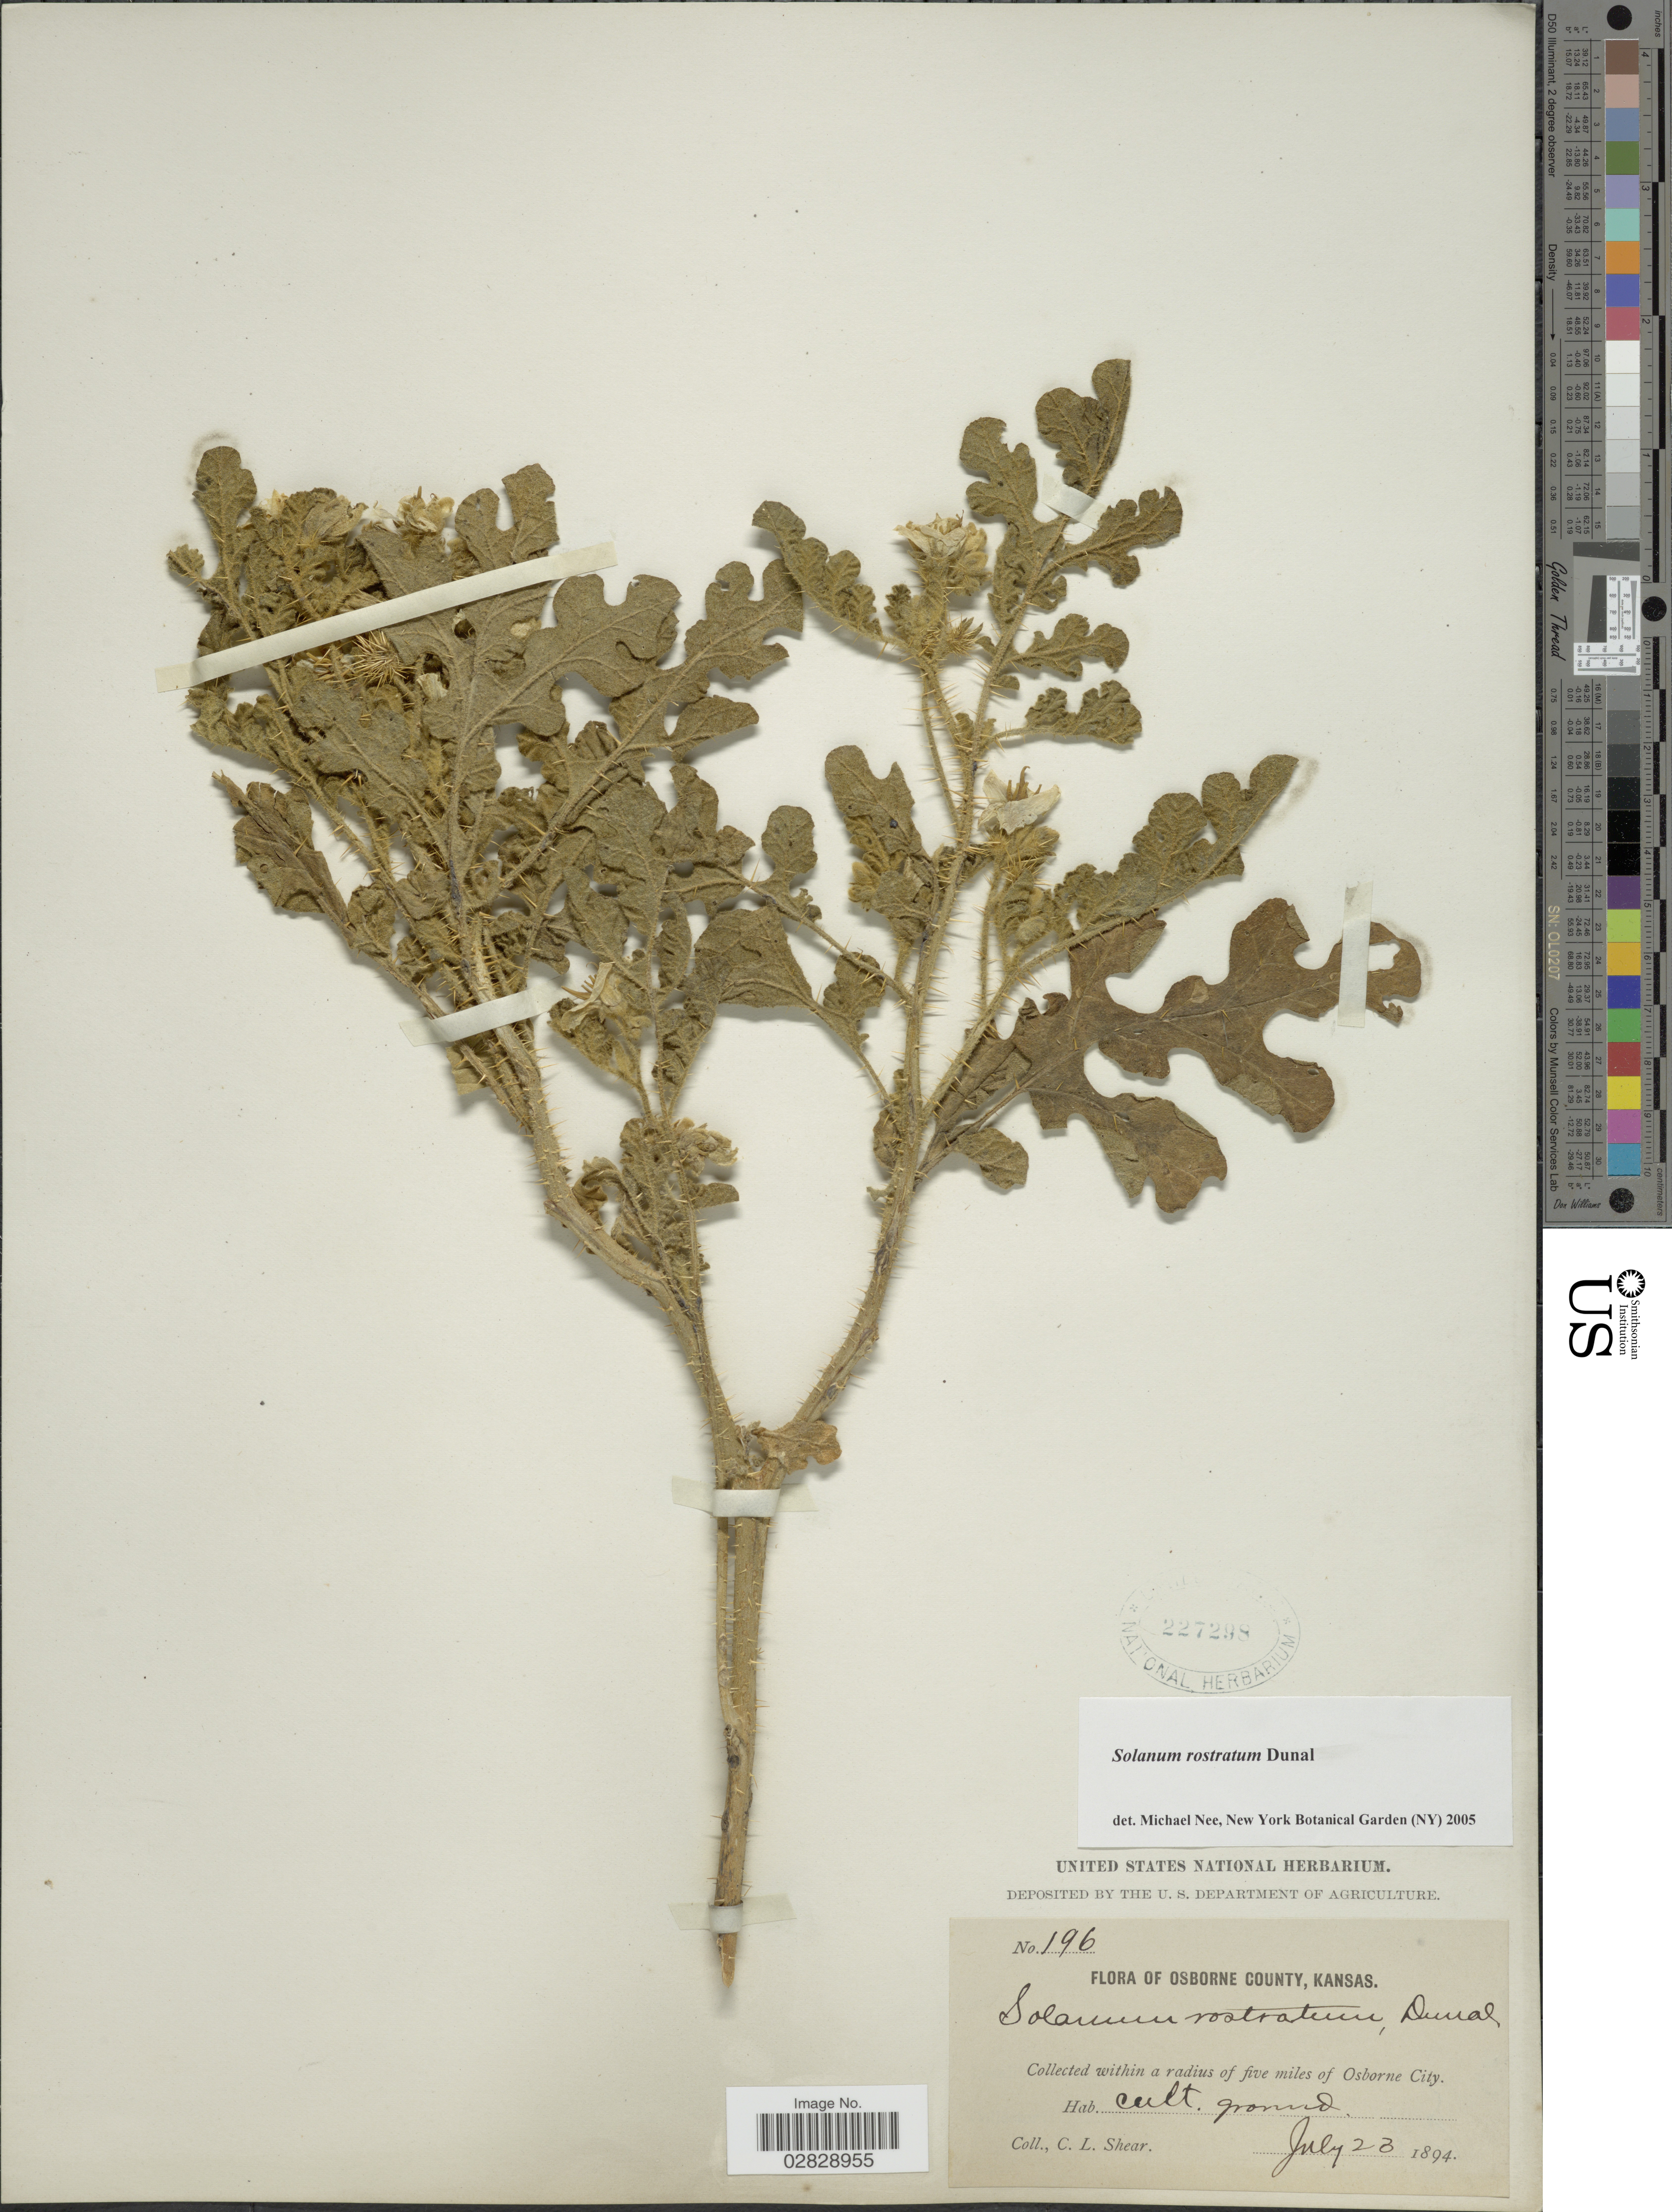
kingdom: Plantae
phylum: Tracheophyta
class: Magnoliopsida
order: Solanales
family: Solanaceae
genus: Solanum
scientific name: Solanum rostratum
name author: Dunal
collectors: C. L. Shear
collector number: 196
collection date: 1894-07-23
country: United States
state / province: Kansas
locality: Osborne County. Within a radius of five miles of Osborne City.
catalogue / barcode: US 227298